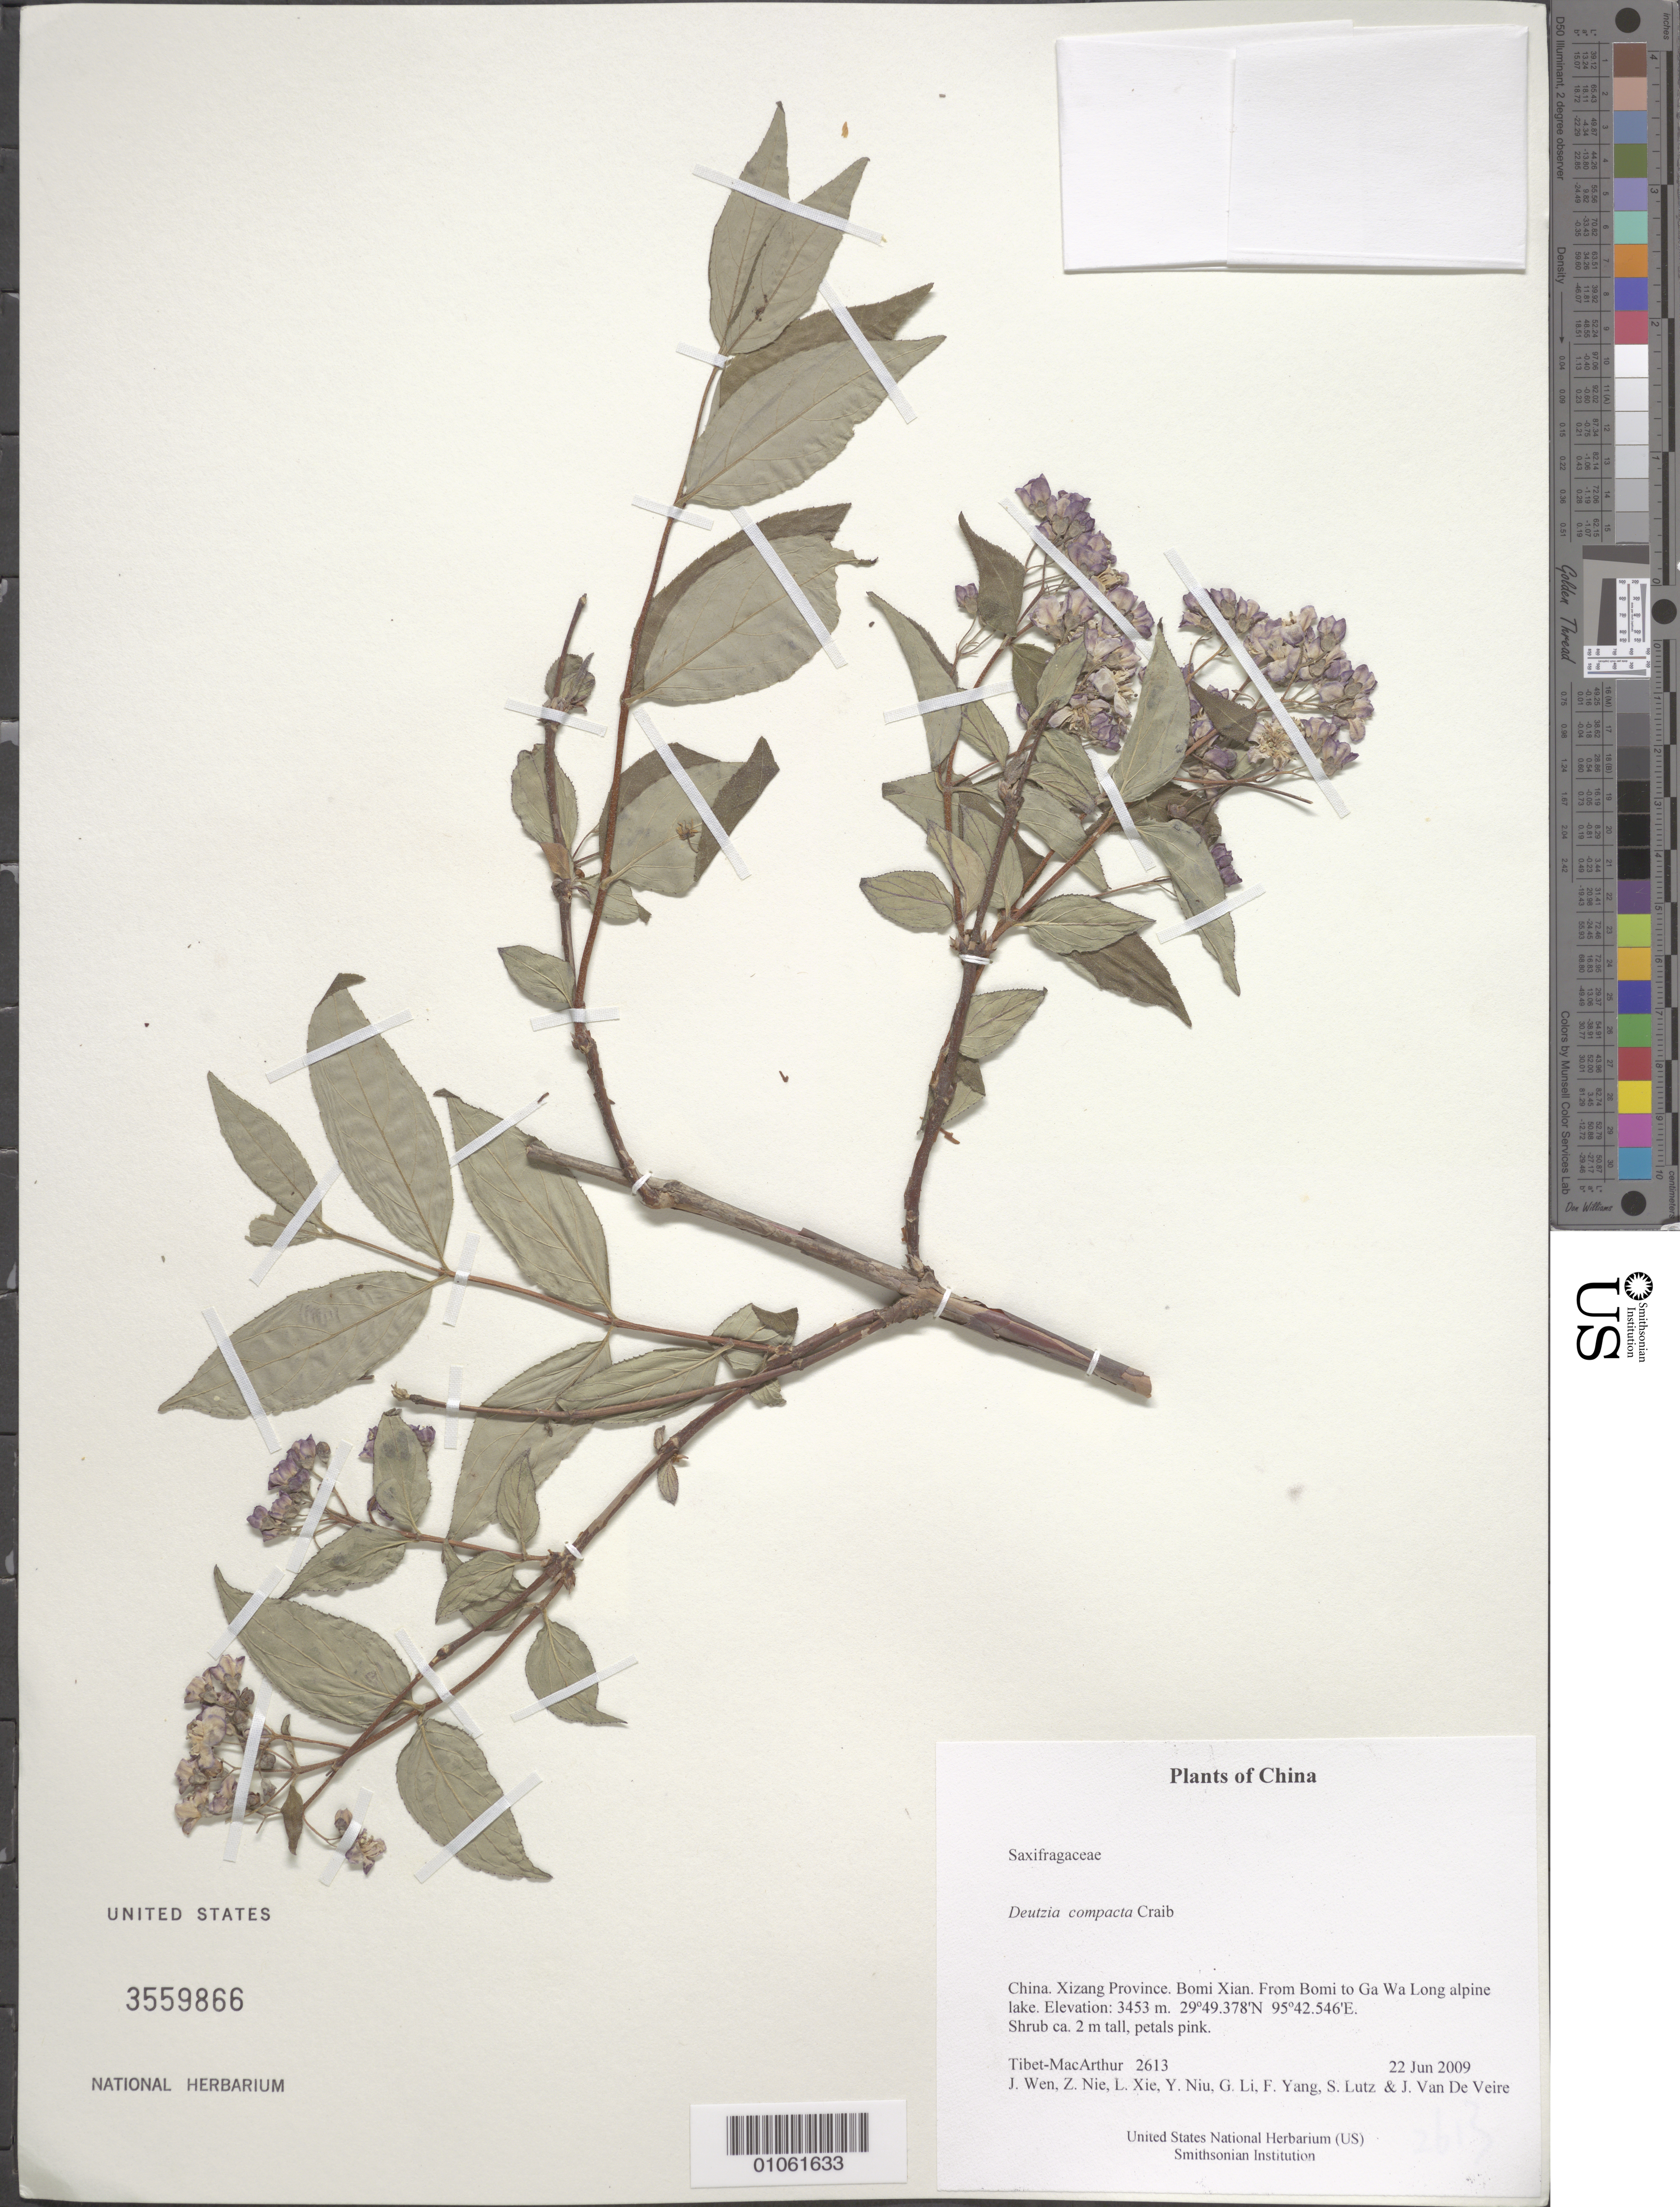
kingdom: Plantae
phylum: Tracheophyta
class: Magnoliopsida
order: Cornales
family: Hydrangeaceae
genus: Deutzia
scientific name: Deutzia compacta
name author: Craib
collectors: Tibet-MacArthur, J. Wen, Z. Nie, L. Xie, Y. Niu, G. Li, F. Yang, S. Lutz & J. Van De Veire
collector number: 2613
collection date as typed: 22 Jun 2009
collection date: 2009-06-22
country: China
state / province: Xizang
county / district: Bomi Xian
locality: From Bomi to Ga Wa Long alpine lake.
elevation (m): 3453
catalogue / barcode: US 3559866